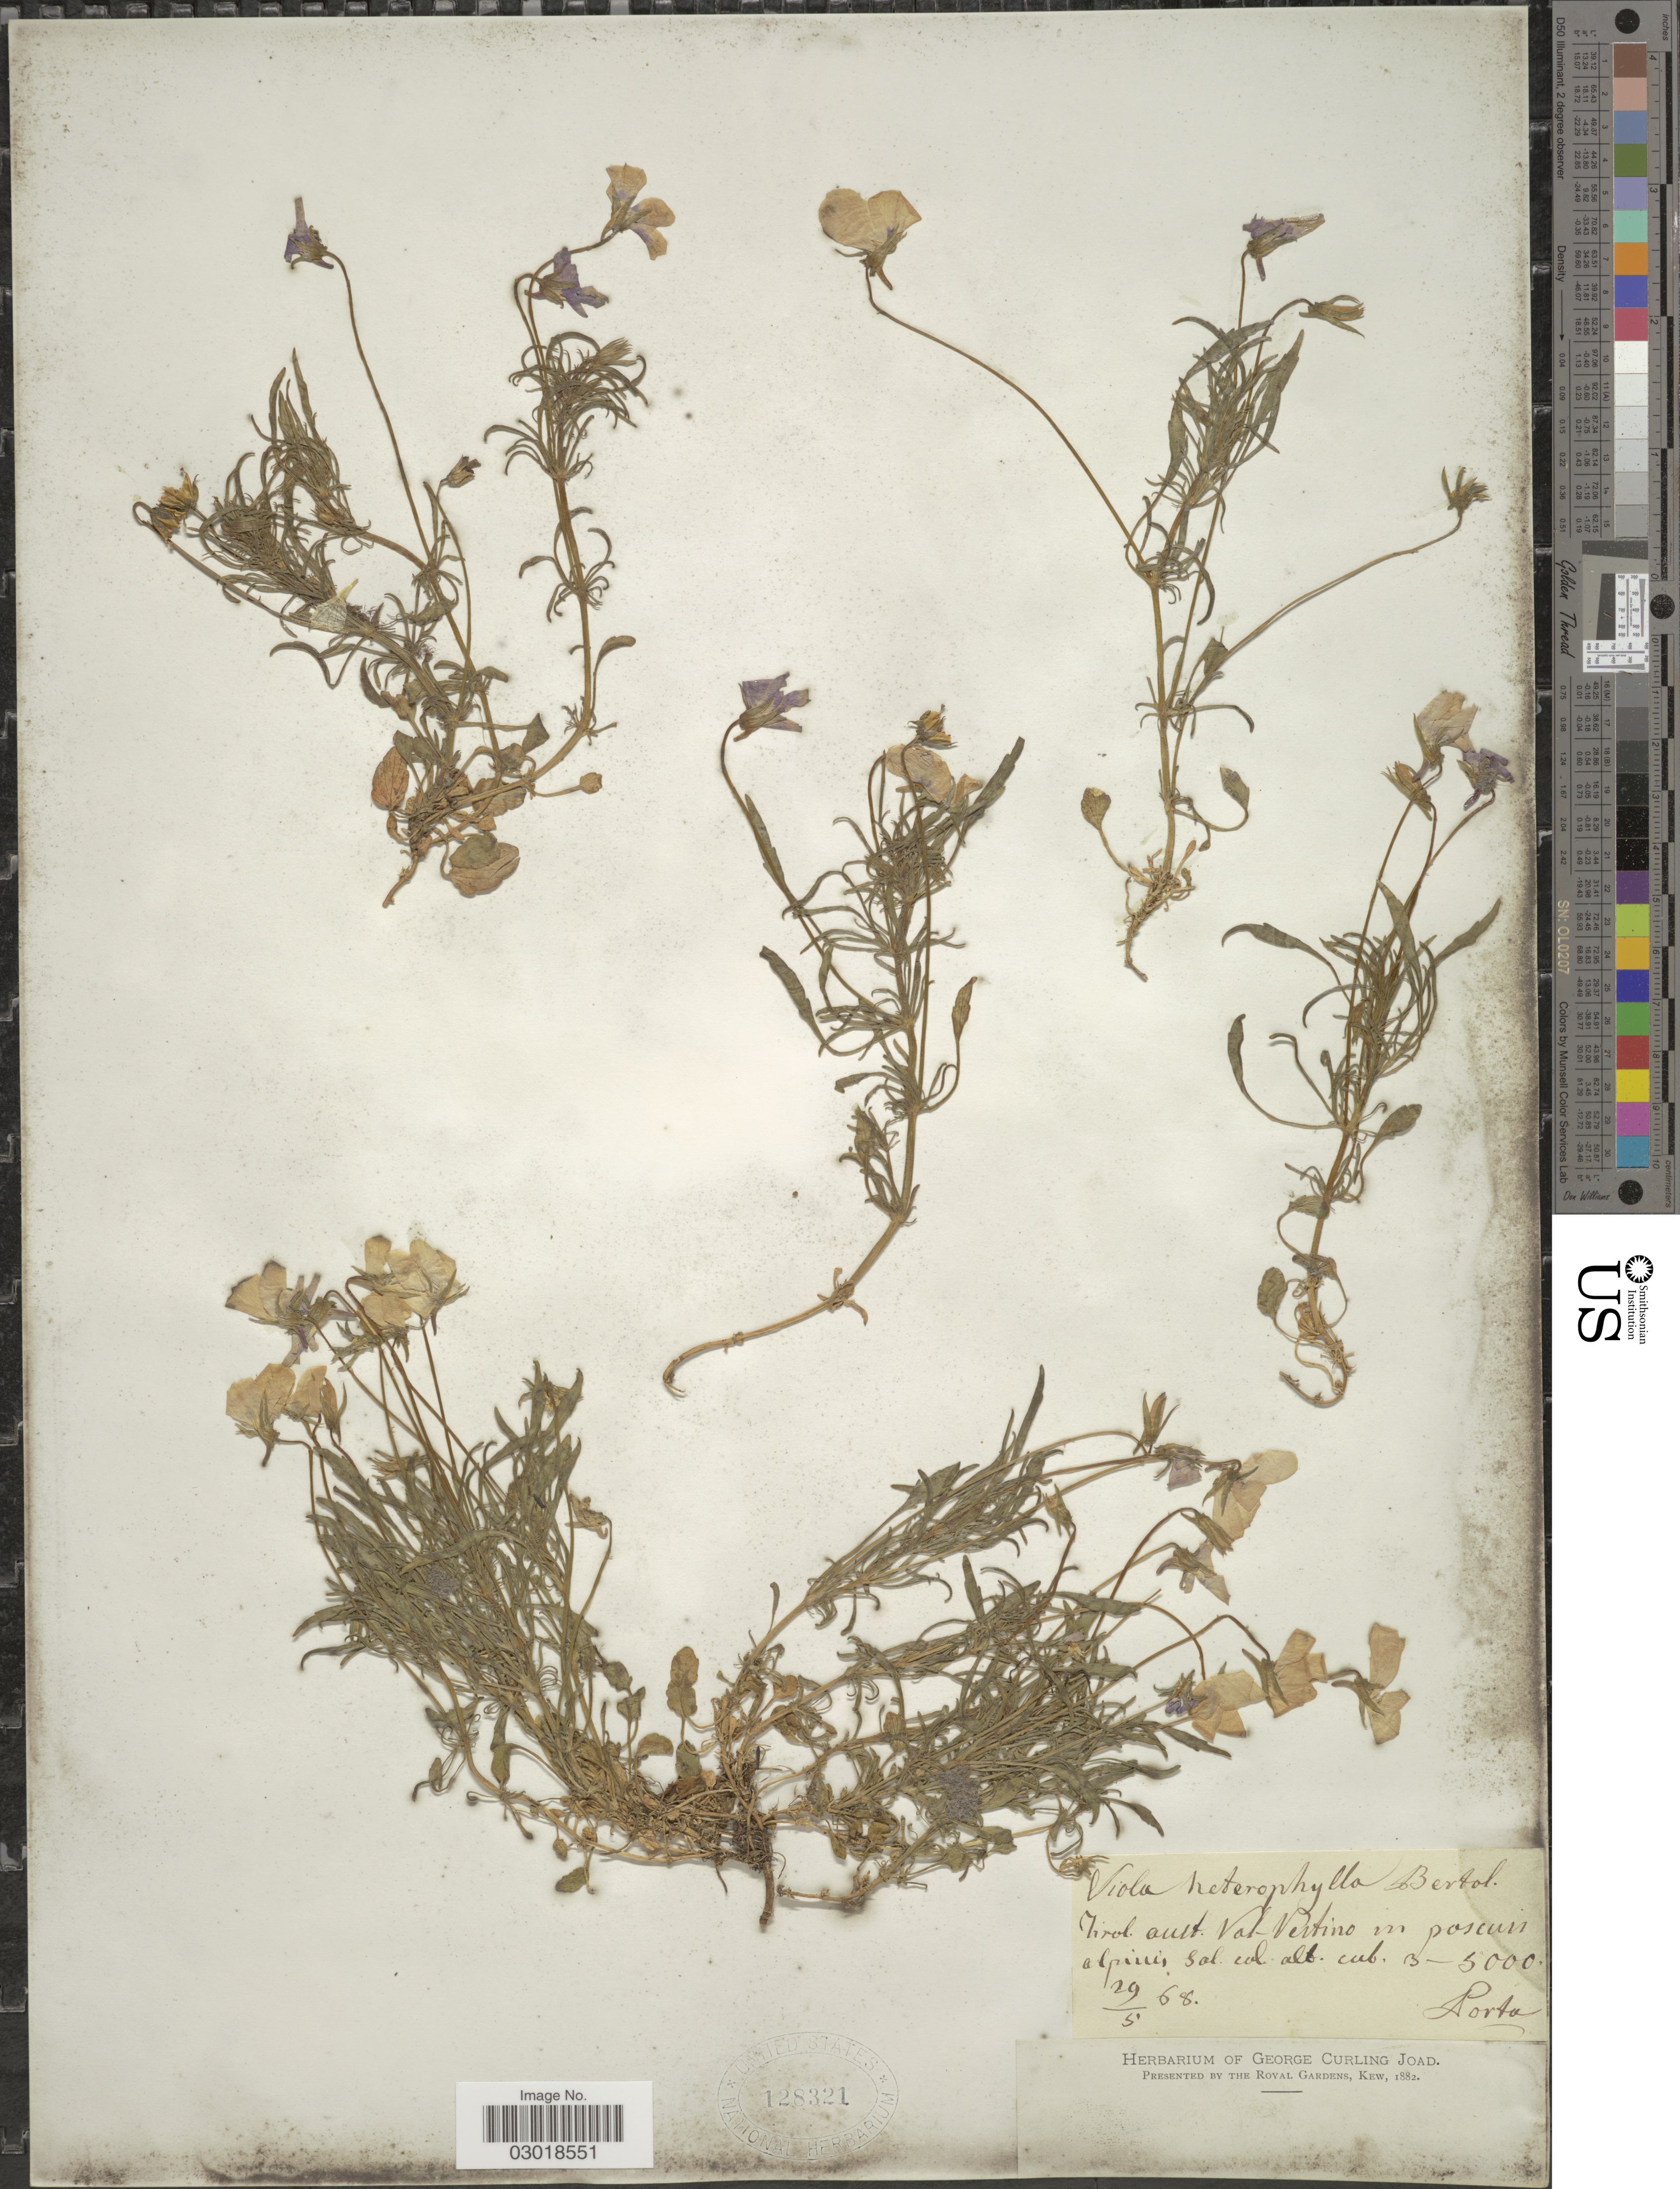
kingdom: Plantae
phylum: Tracheophyta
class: Magnoliopsida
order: Malpighiales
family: Violaceae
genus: Viola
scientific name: Viola heterophylla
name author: Muhl.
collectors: -- Porta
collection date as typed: Transcribed d/m/y: 29/5/68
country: Italy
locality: Tirol. aust Val-Vestino in poscuin alpinis.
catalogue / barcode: US 128321